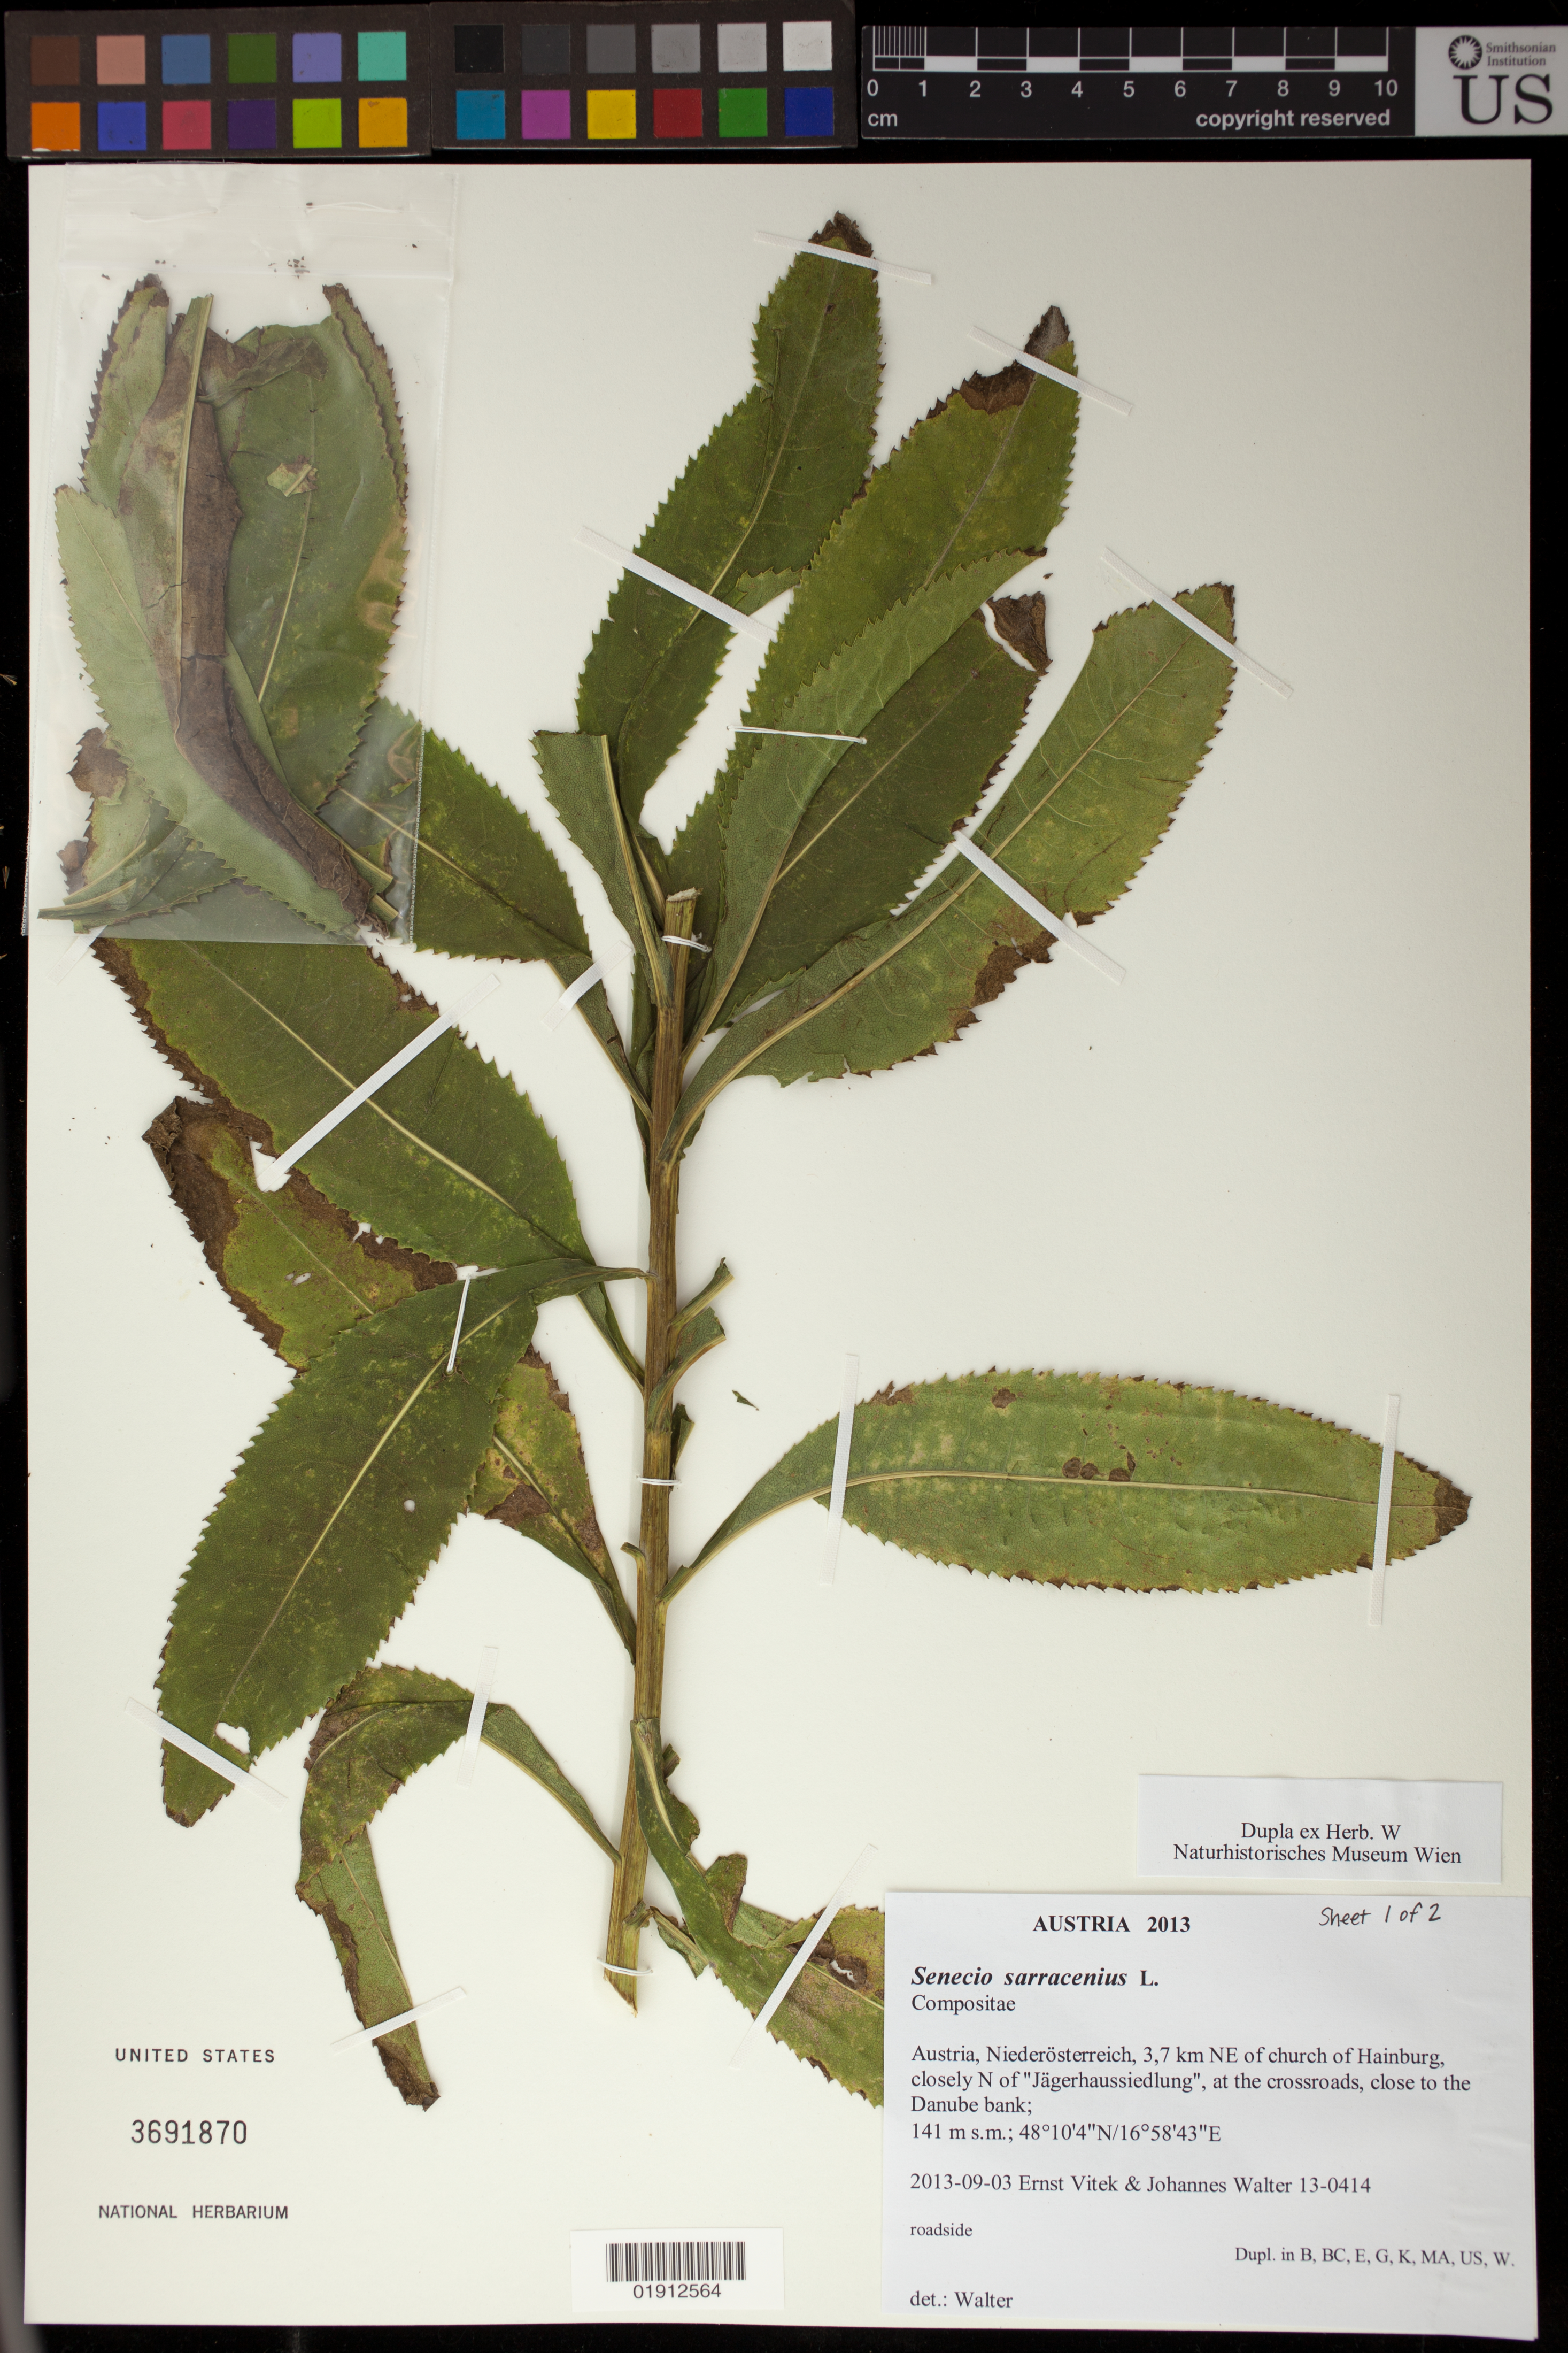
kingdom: Plantae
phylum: Tracheophyta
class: Magnoliopsida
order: Asterales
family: Asteraceae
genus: Senecio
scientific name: Senecio sarracenicus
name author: L.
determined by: Walter, J.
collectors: E. Vitek & J. Walter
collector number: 13-0414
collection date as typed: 2013-09-03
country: Austria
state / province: Niederosterreich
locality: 3.7 km NE of church of Hainburg, closely N of "Jägerhaussiedlung", at the crossroads, close to the Danube bank.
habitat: roadside.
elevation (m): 141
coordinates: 48 10 4 N, 16 58 43 E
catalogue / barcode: US 3691870